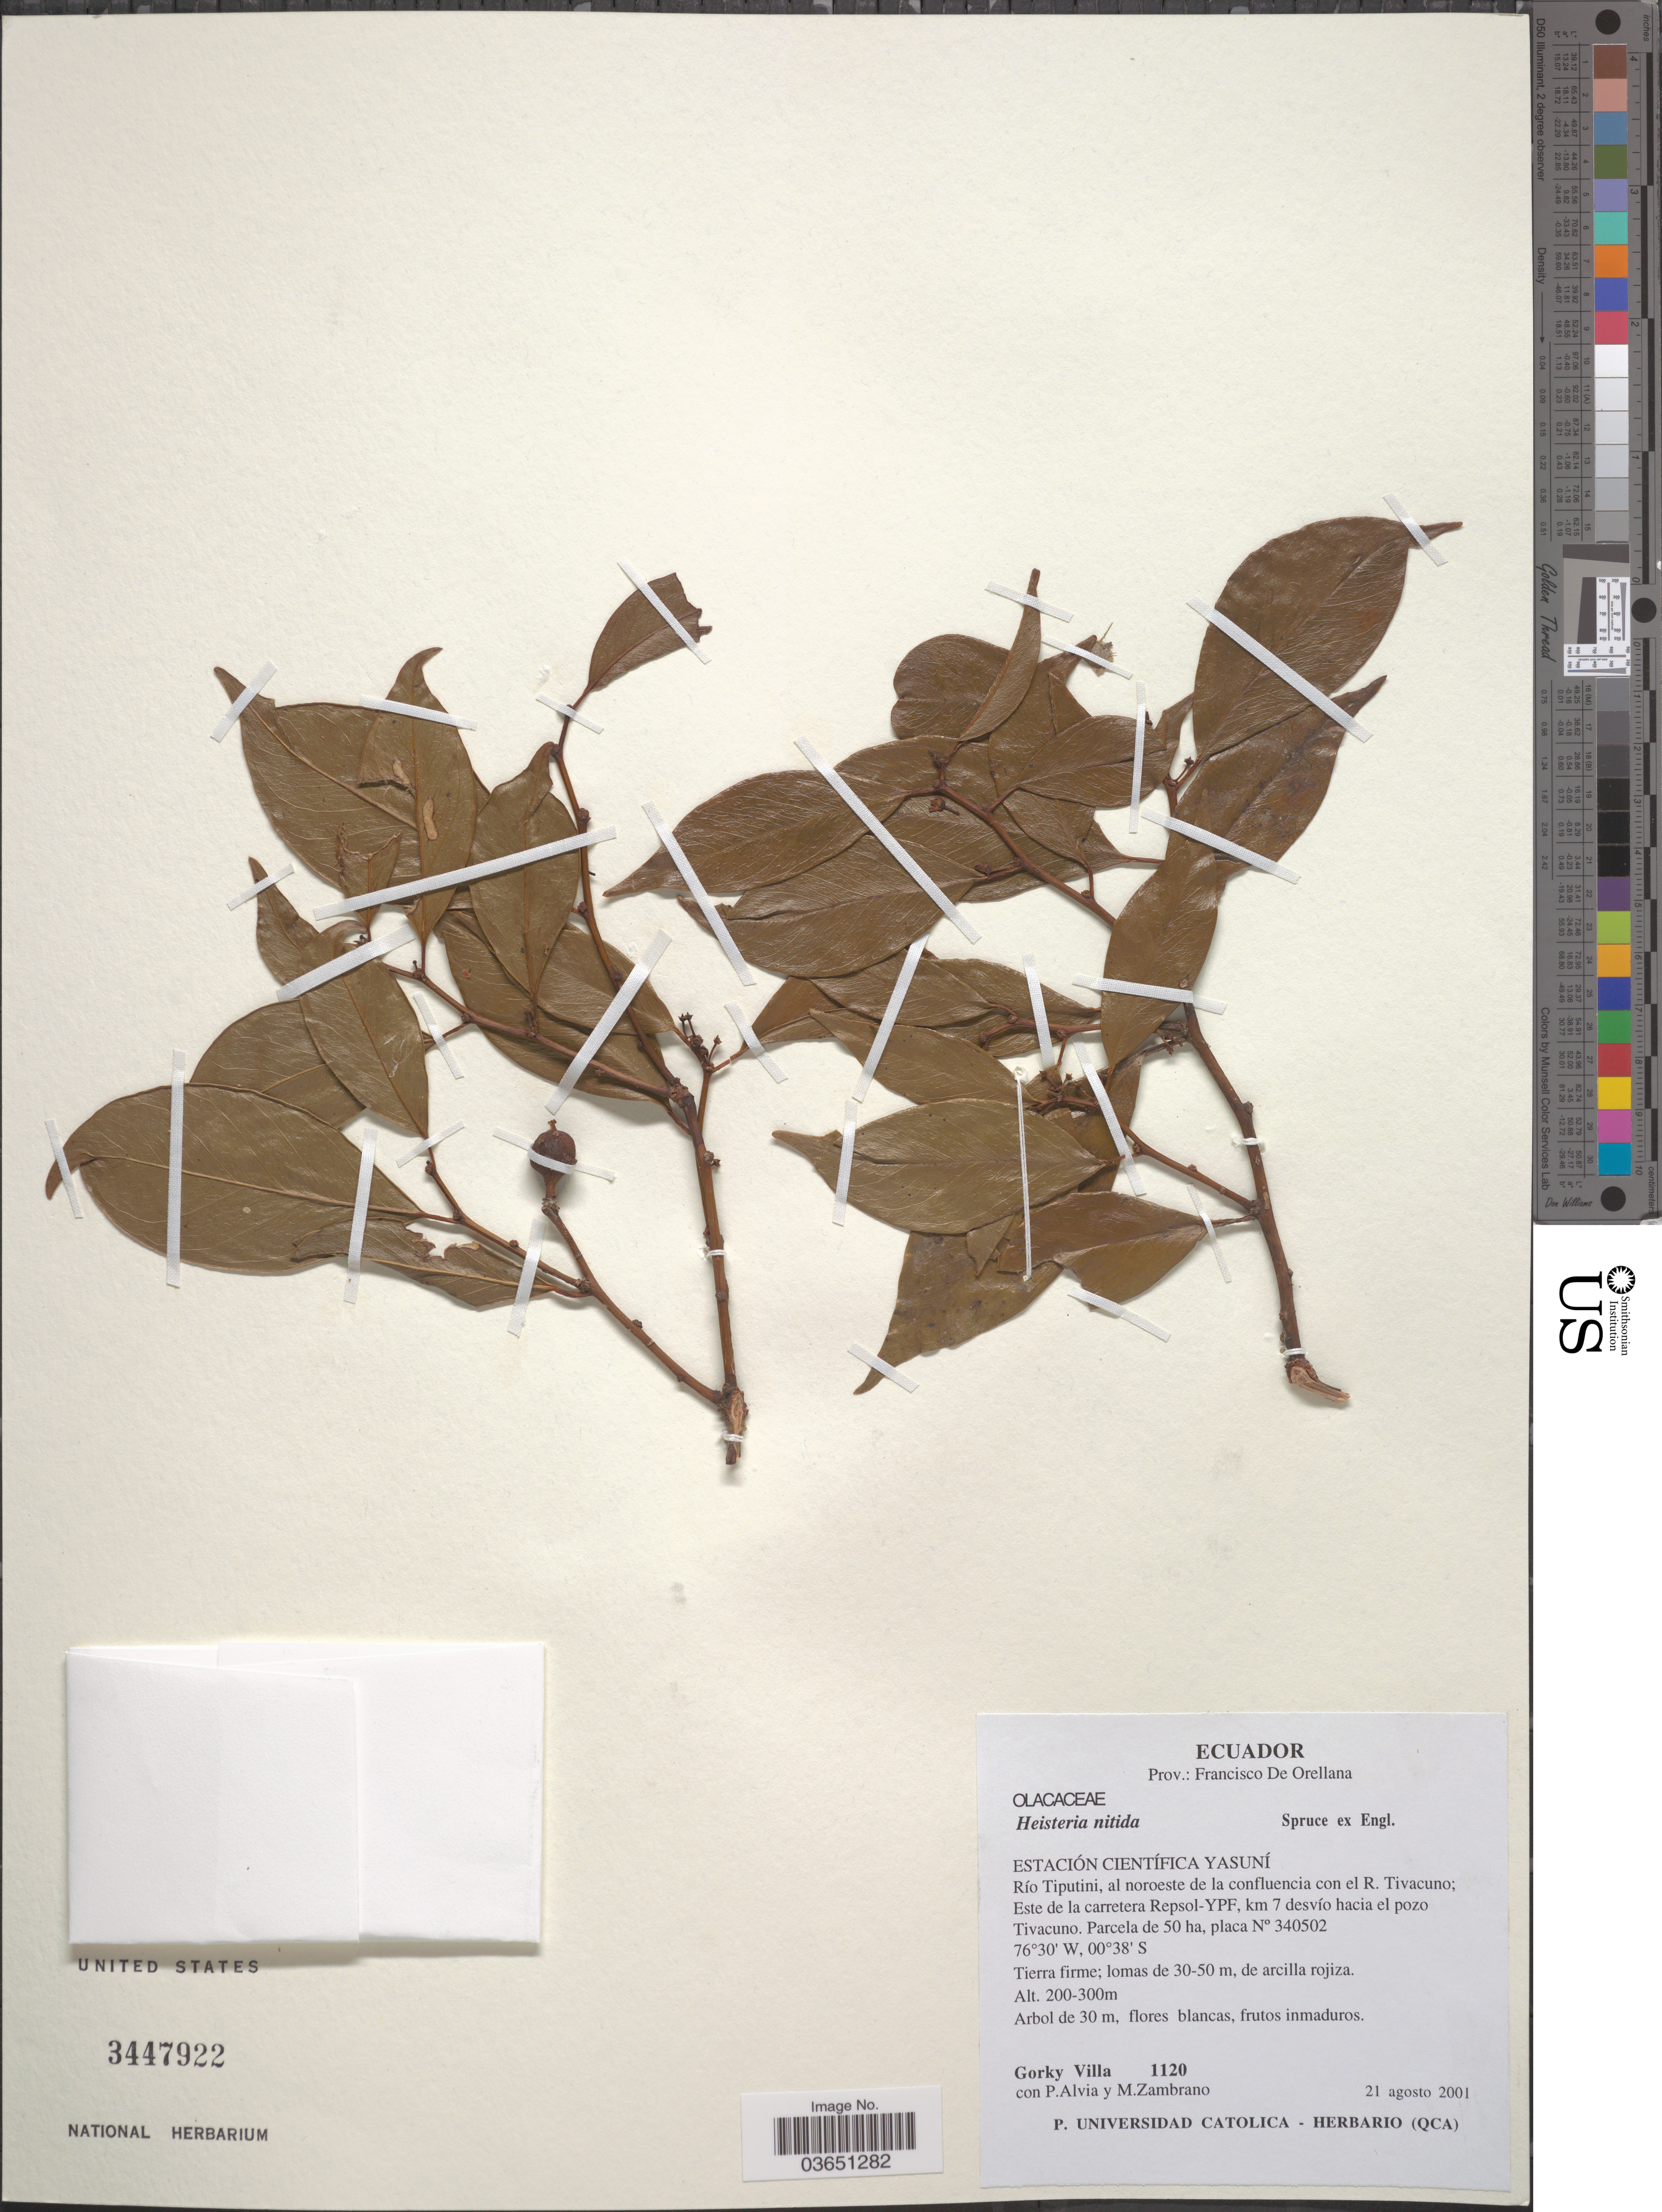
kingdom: Plantae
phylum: Tracheophyta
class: Magnoliopsida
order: Santalales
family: Erythropalaceae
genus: Heisteria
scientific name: Heisteria nitida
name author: Engl.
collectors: G. Villa, P. Alvia & M. Zambrano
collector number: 1120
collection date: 2001-08-21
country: Ecuador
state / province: Orellana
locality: Prov.: Francisco De Orellana. Estación Científica Yasuní. Río Tiputini, al noroeste de la confluencia con el R. Tivacuno; Este de la carretera Repsol-YPF, km 7 desvío hacia el pozo Tivacuno.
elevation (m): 200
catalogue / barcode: US 3447922